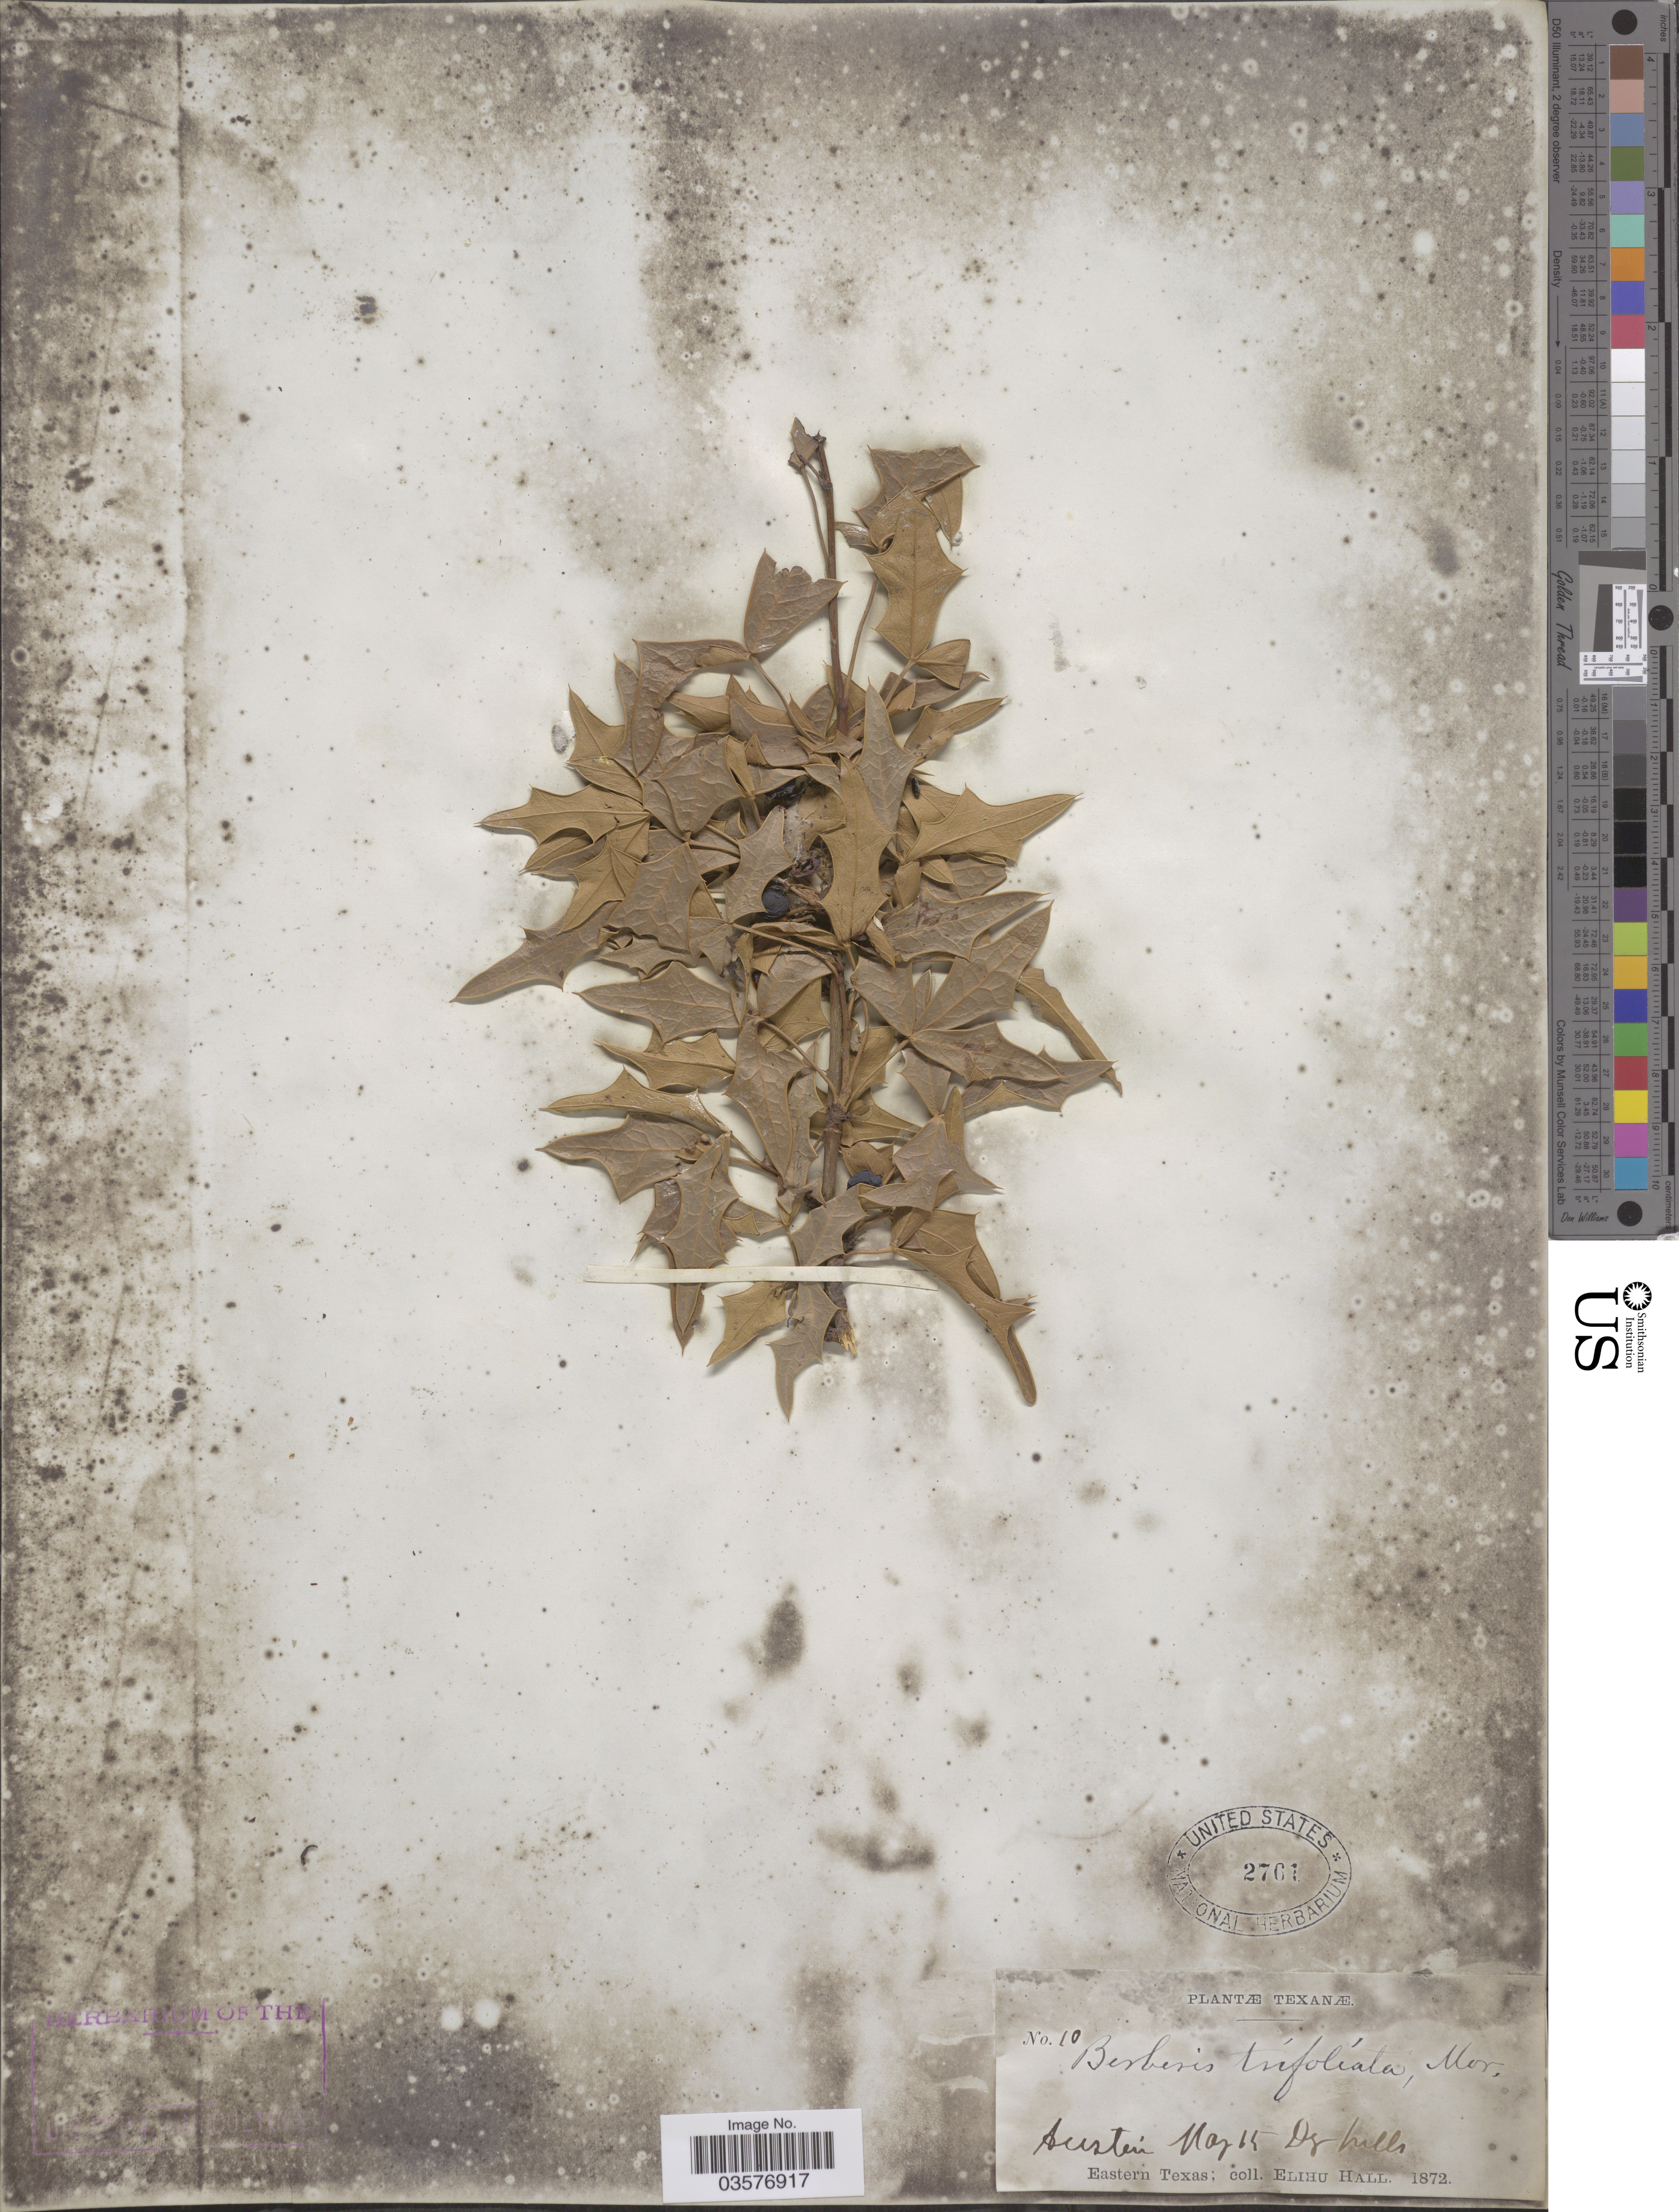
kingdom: Plantae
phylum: Tracheophyta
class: Magnoliopsida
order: Ranunculales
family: Berberidaceae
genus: Mahonia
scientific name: Mahonia trifoliolata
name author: (Monic.) Fedde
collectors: E. Hall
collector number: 10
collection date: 1872-05-15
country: United States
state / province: Texas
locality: Austin. Eastern Texas.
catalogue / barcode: US 2761